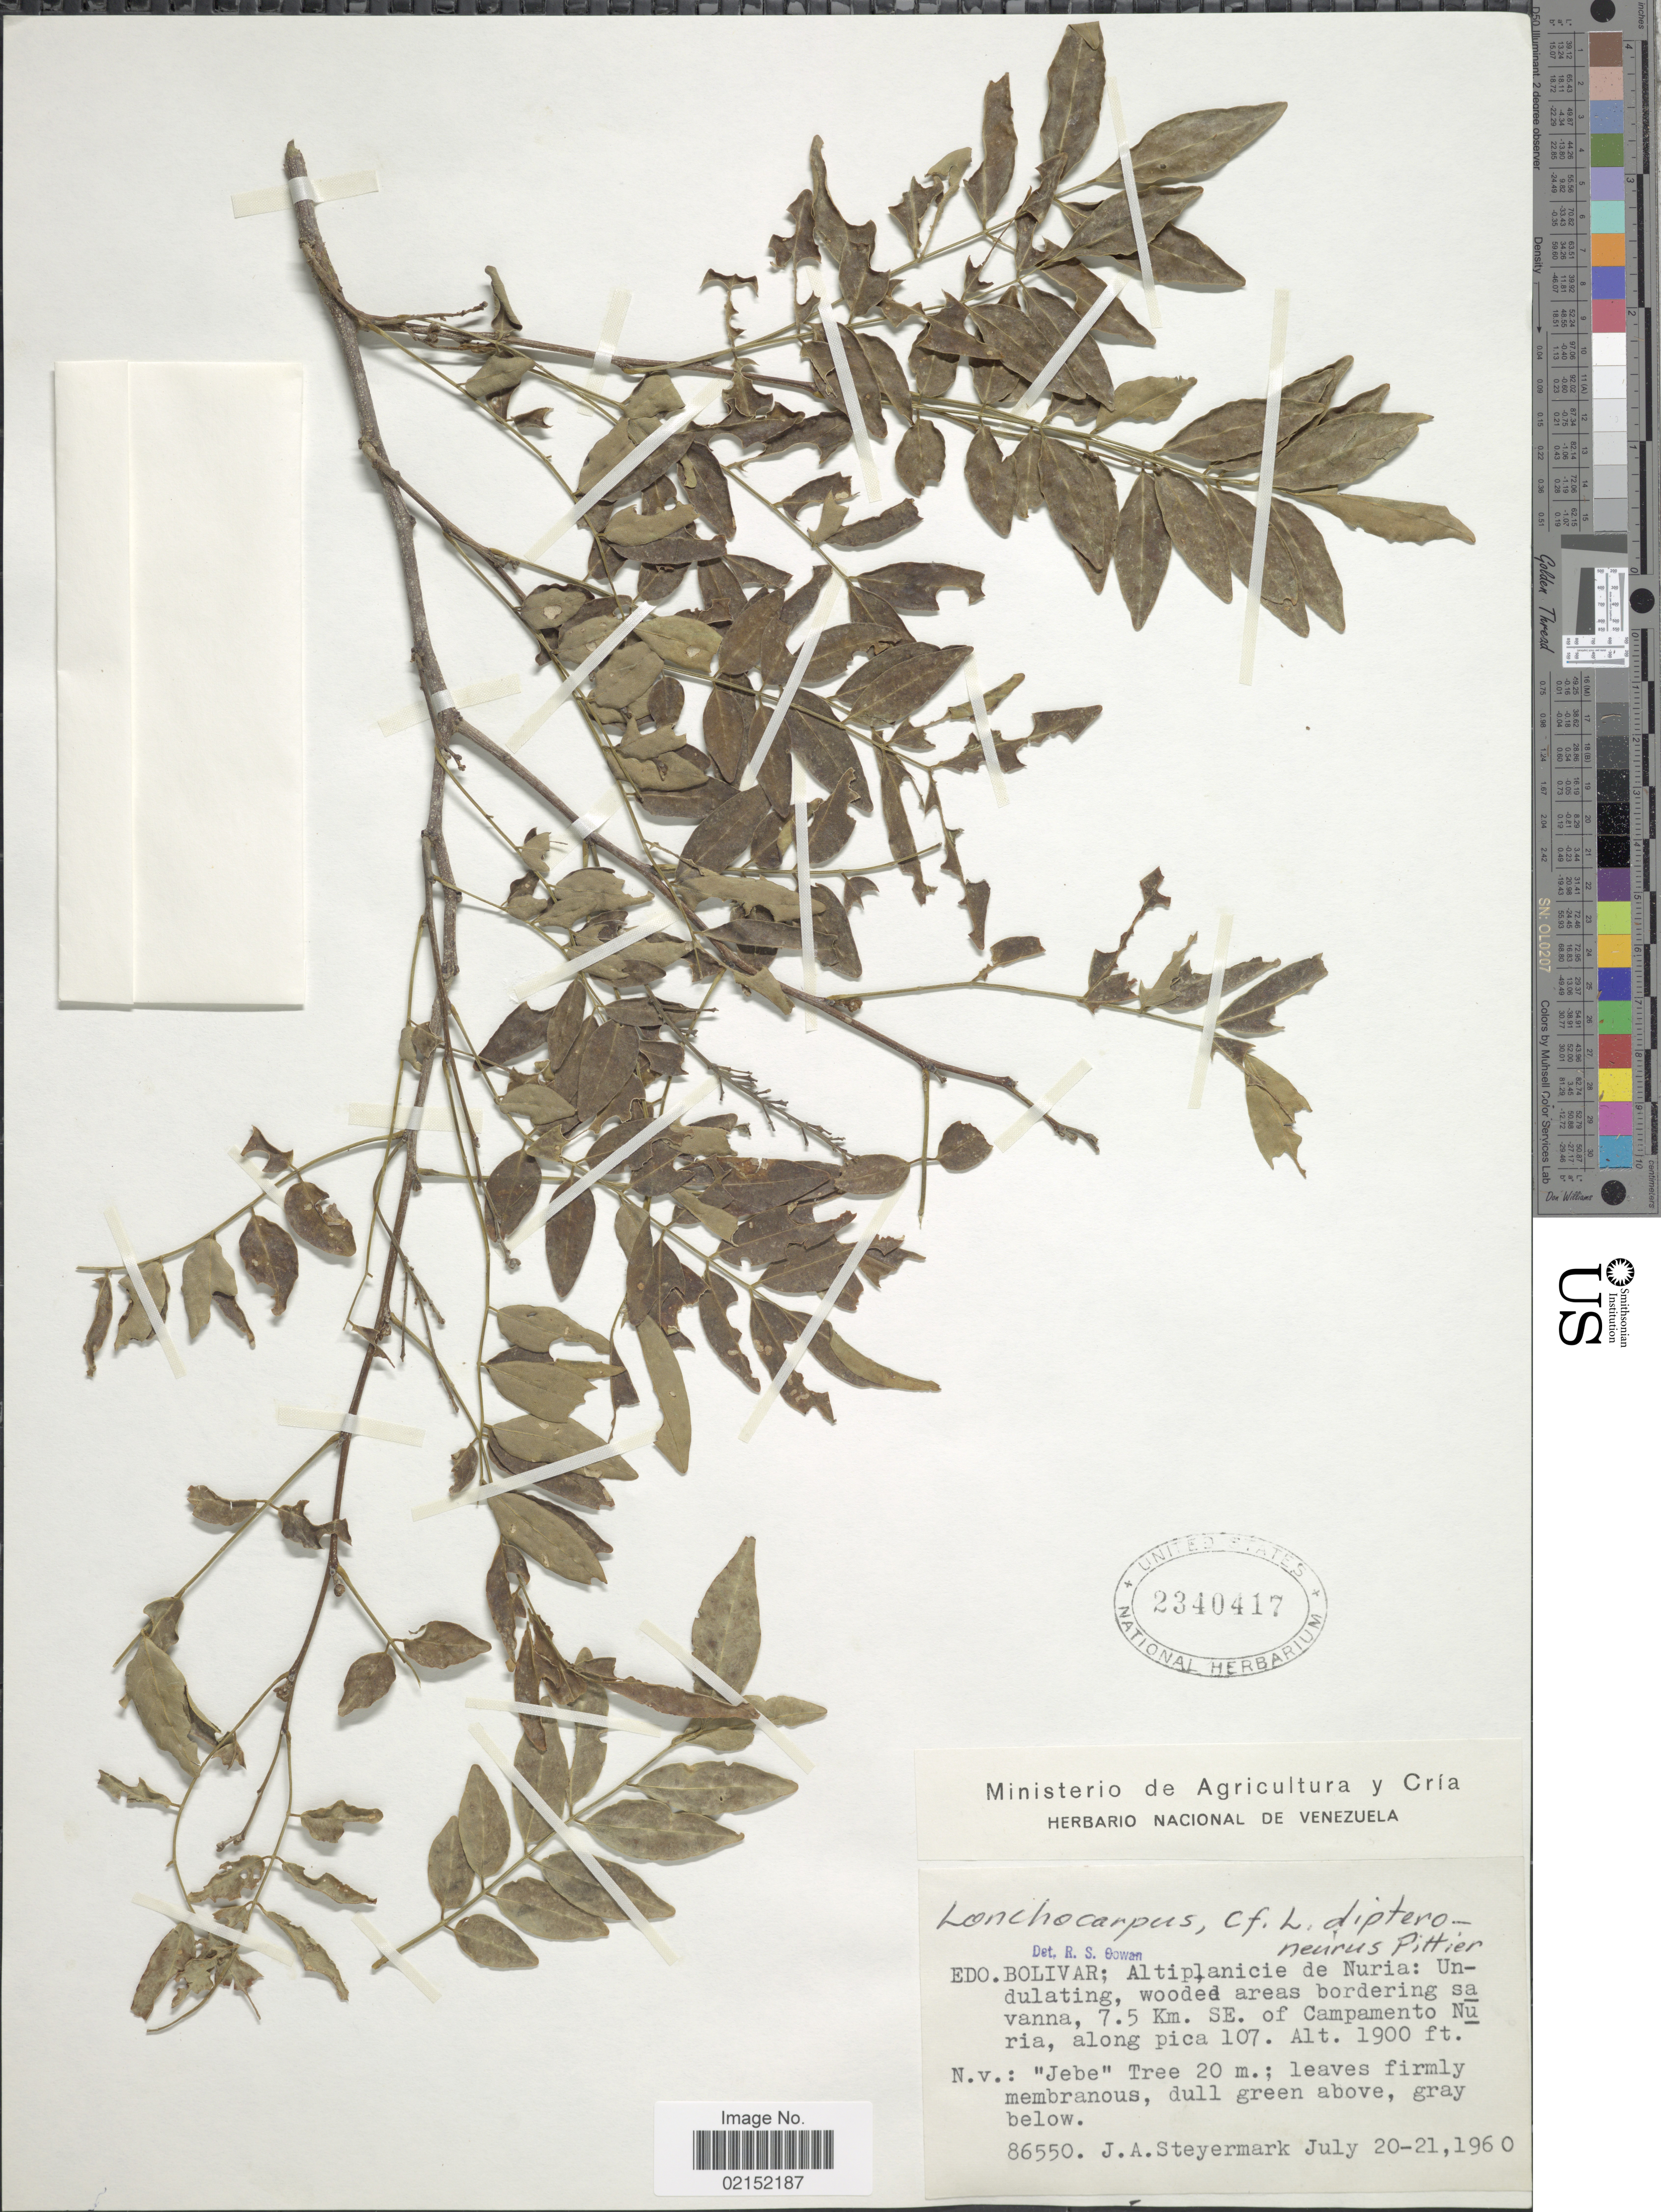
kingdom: Plantae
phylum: Tracheophyta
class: Magnoliopsida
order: Fabales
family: Fabaceae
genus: Lonchocarpus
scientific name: Lonchocarpus dipteroneurus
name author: Pittier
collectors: J. Steyermark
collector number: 86550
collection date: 1960-07-20/1960-07-21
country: Venezuela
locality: Edo Bolivar; Altiplanice de Nuria: Undulating, wooded areas bordering savanna, 7.5 Km. SE of Campamento Nuria, along pic 107.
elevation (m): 579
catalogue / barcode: US 2340417